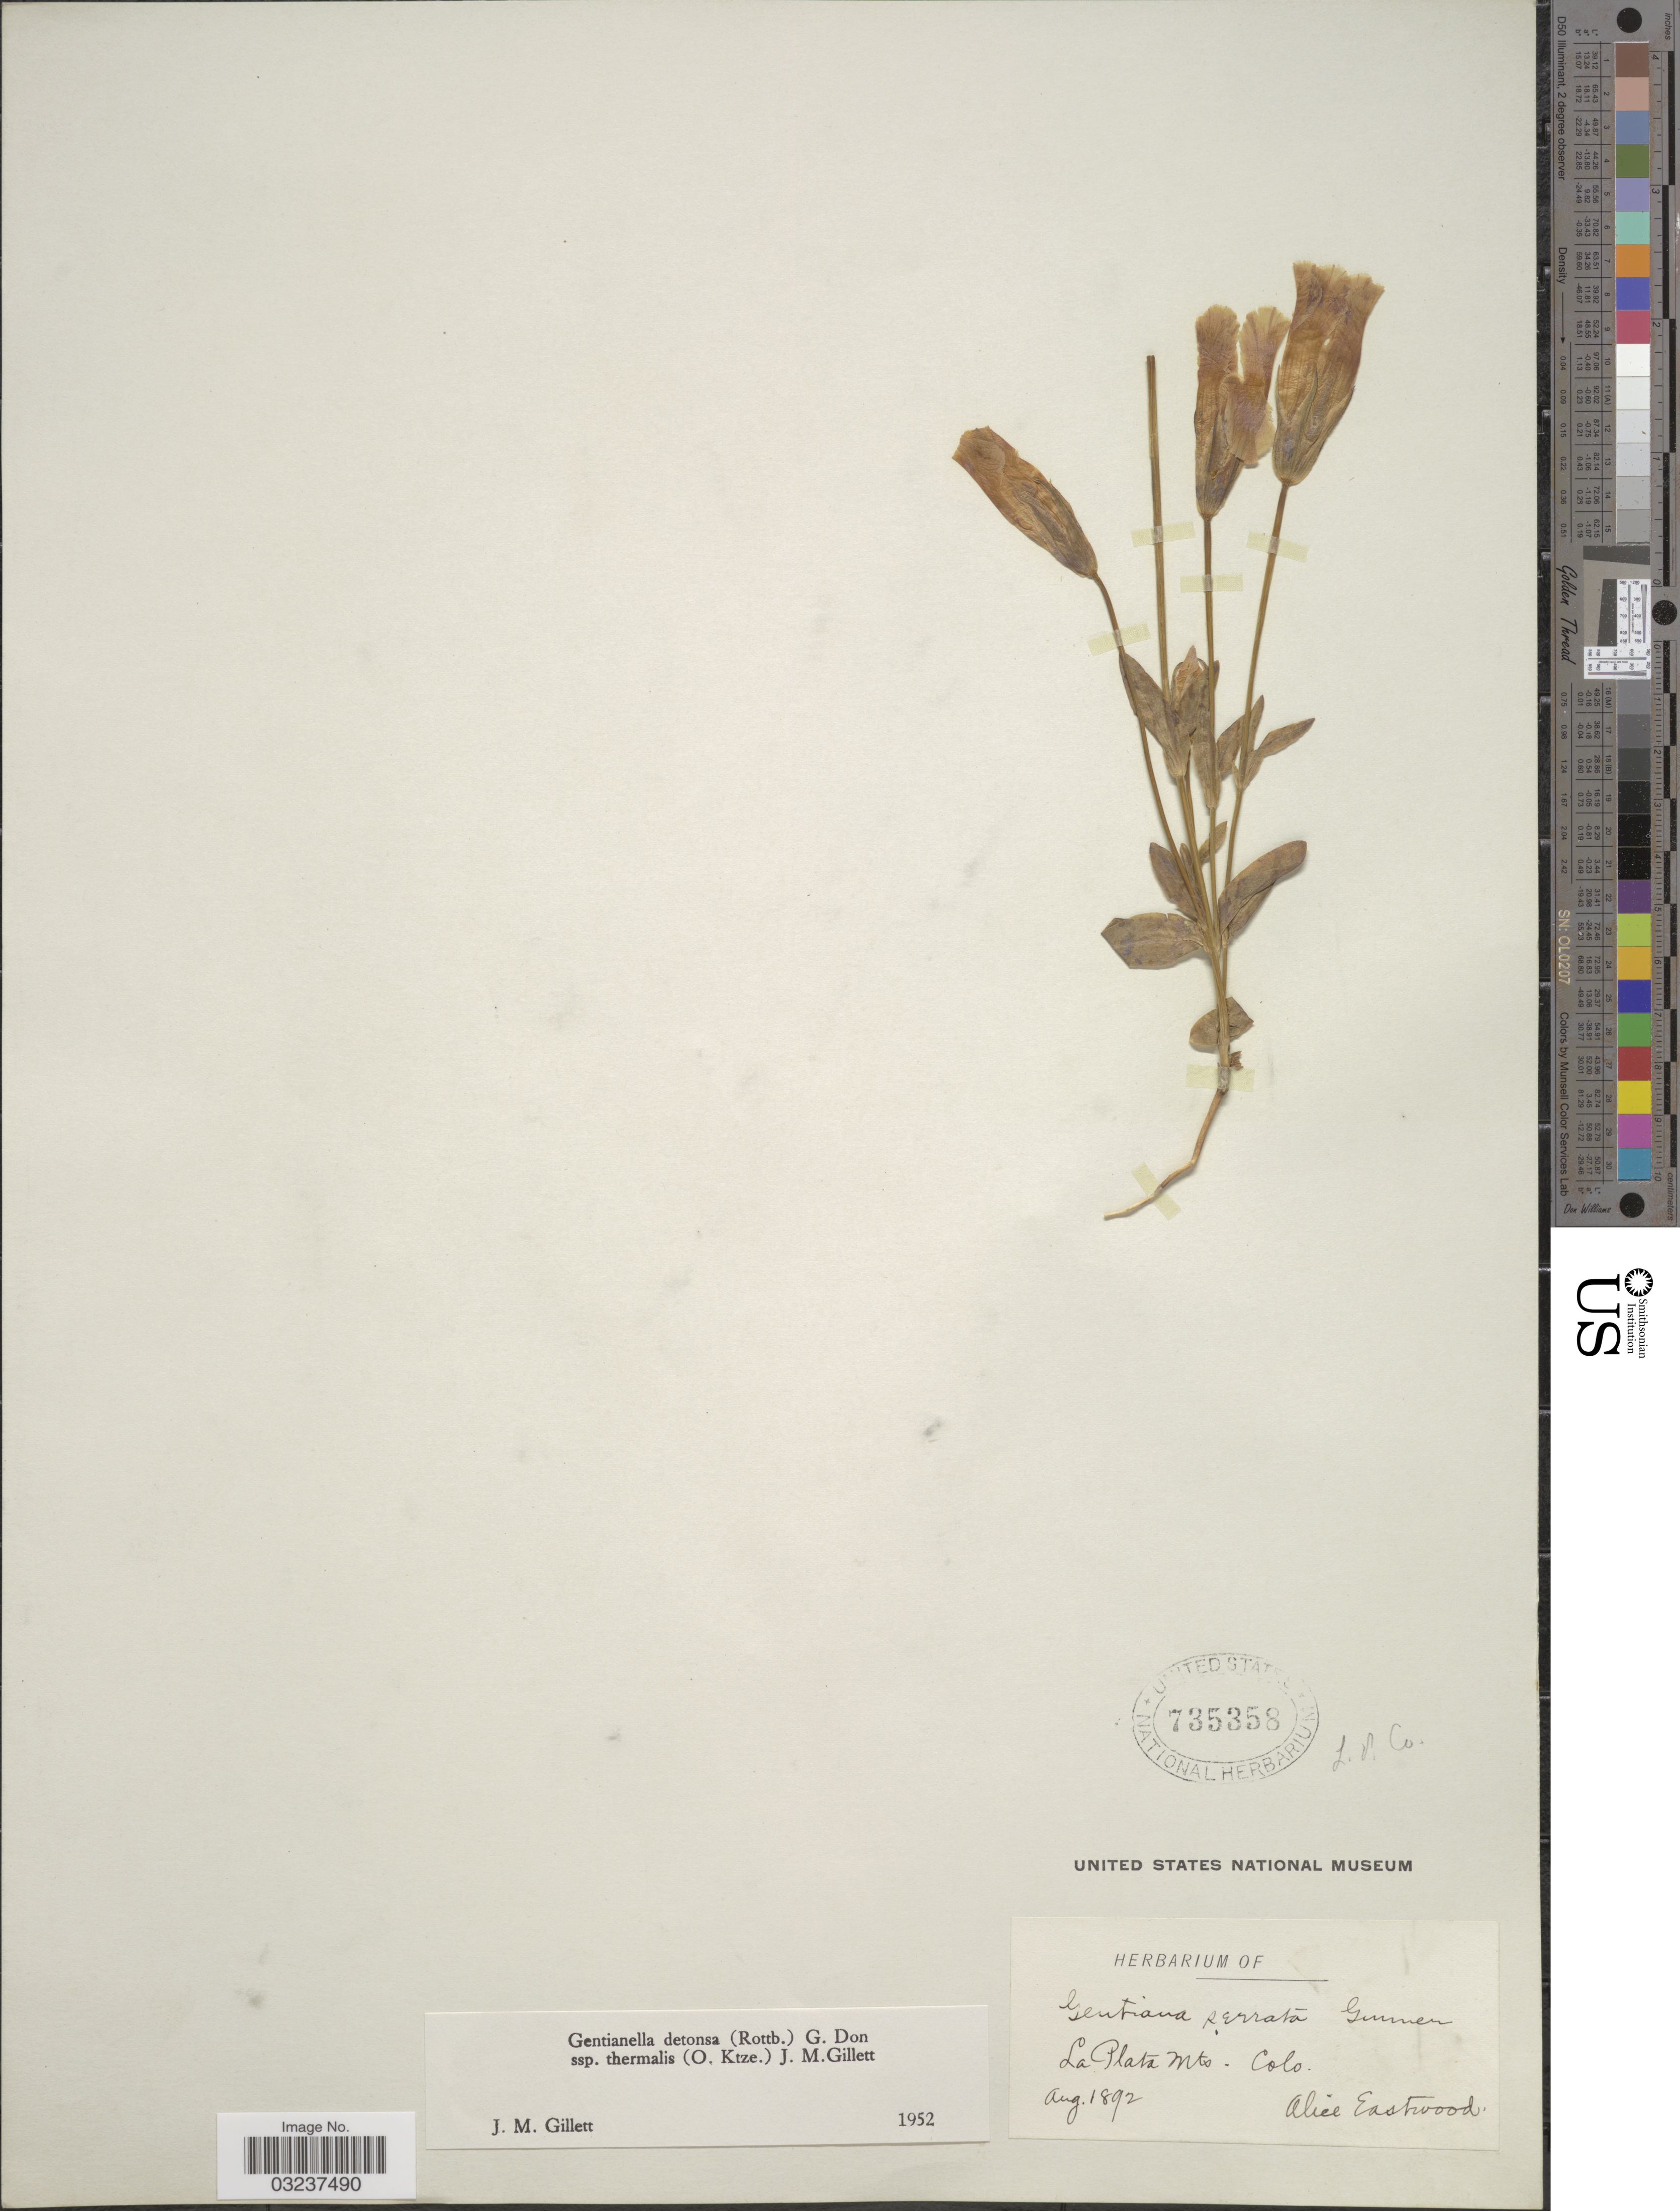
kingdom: Plantae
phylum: Tracheophyta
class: Magnoliopsida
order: Gentianales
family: Gentianaceae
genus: Gentianella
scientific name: Gentianella detonsa subsp. elegans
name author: (A. Gray) J.M. Gillett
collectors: A. Eastwood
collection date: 1892-08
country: United States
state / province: Colorado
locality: La Plata Mts. L.V. Co.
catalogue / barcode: US 735358